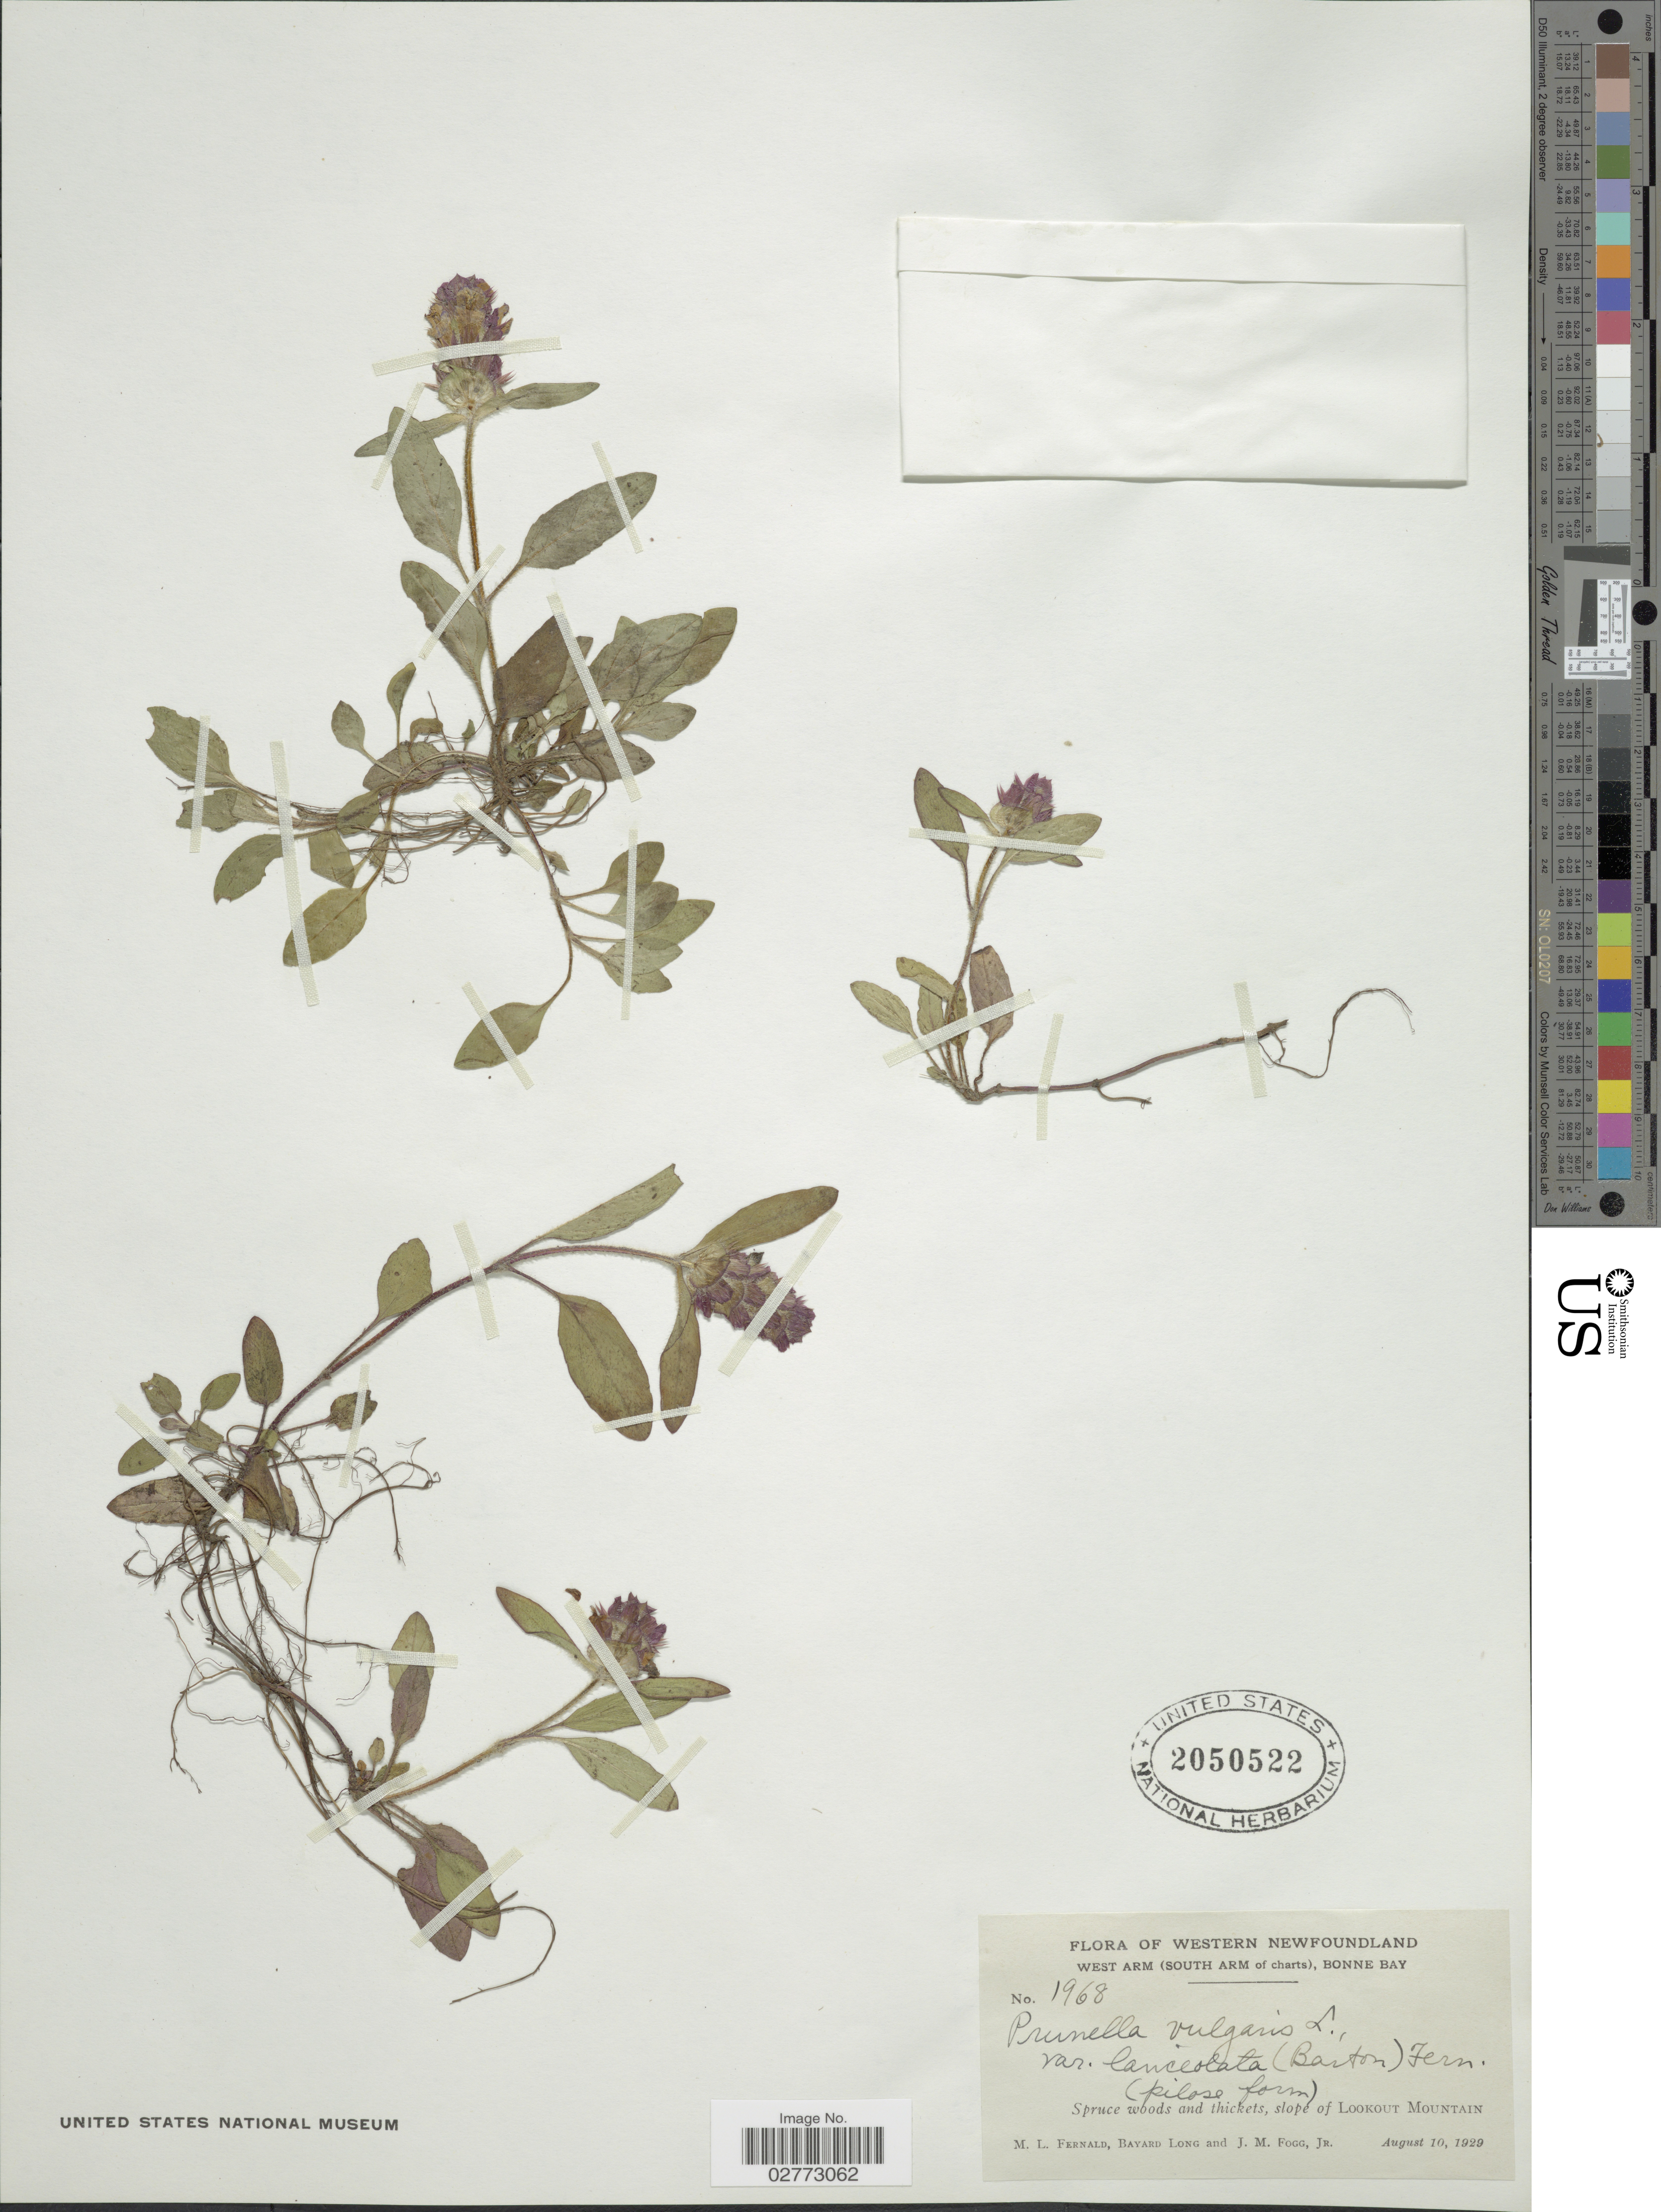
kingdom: Plantae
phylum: Tracheophyta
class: Magnoliopsida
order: Lamiales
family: Lamiaceae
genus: Prunella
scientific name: Prunella vulgaris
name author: L.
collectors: M. L. Fernald, B. Long & J. Fogg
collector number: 1968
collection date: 1929-08-10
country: Canada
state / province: Newfoundland and Labrador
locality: Western Newfoundland. West Arm (south Arm of charts), Bonne Bay. Spruce woods and thickets, slope of Lookout Mountain.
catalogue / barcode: US 2050522